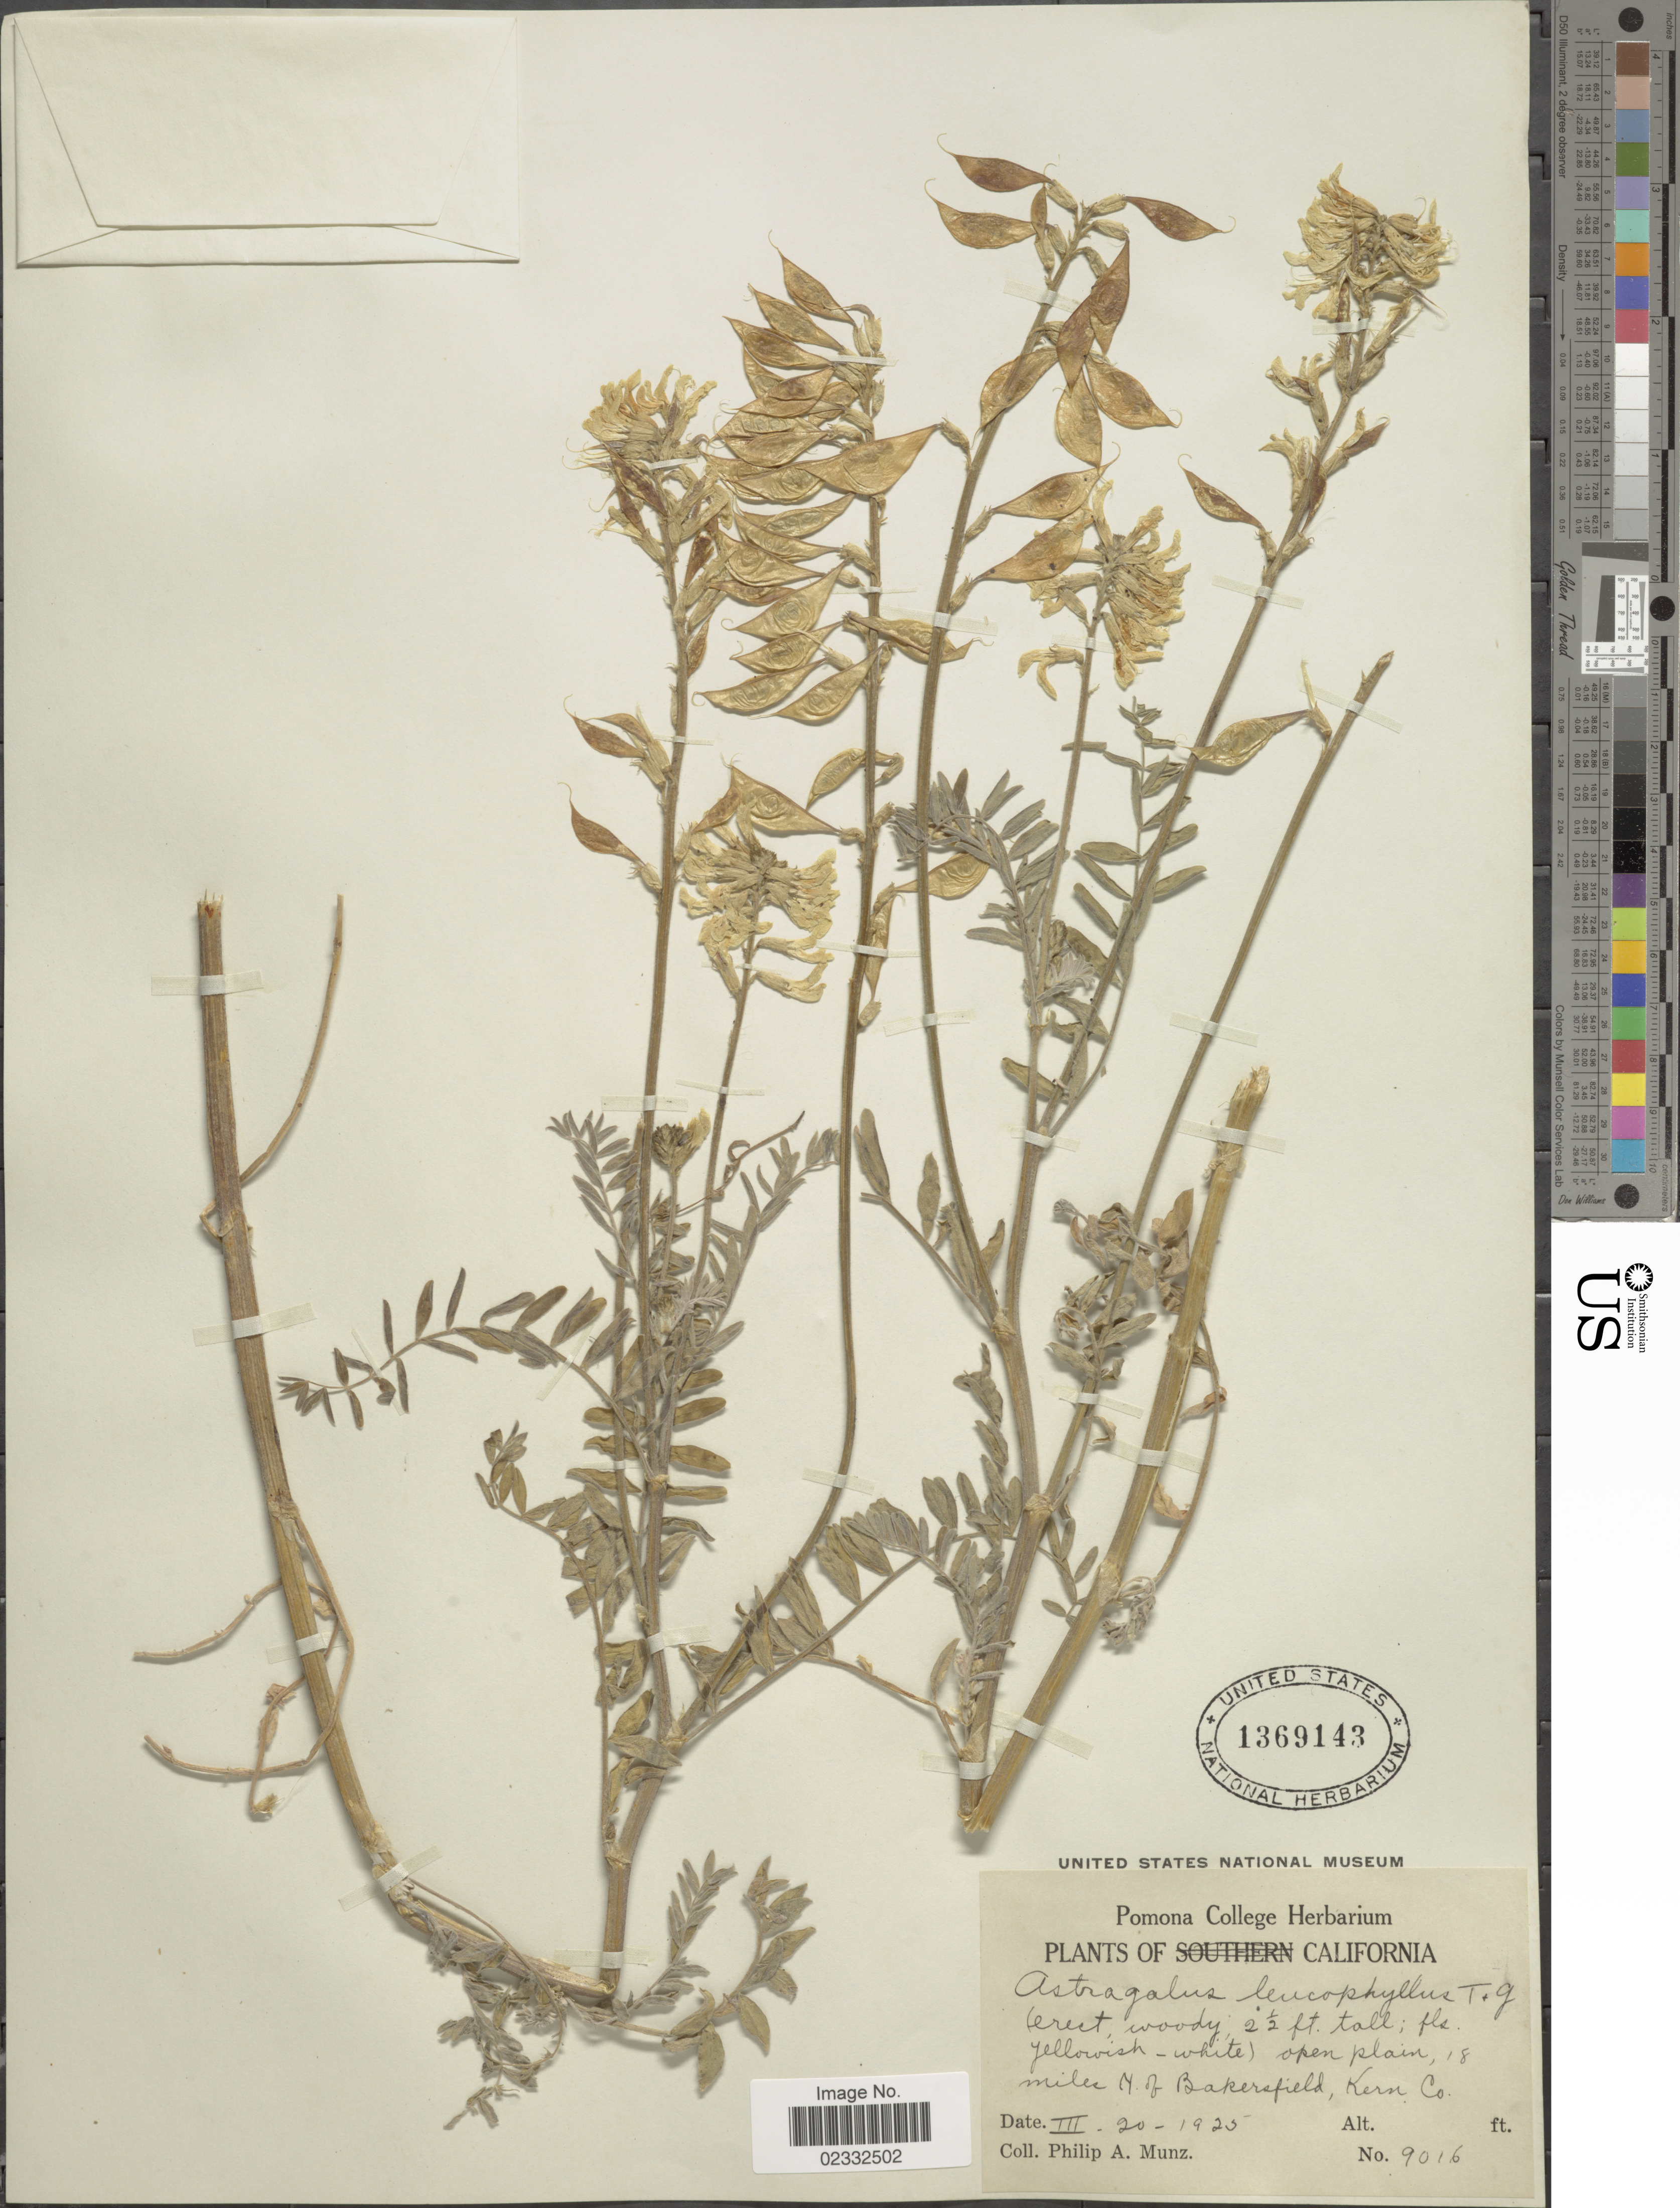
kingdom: Plantae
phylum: Tracheophyta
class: Magnoliopsida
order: Fabales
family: Fabaceae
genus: Astragalus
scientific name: Astragalus leucopsis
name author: (Torr.) Torr.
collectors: P. A. Munz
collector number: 9016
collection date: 1925-03-20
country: United States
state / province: California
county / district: Kern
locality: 18 miles N. of Bakersfield, Kern Co,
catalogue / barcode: US 1369143